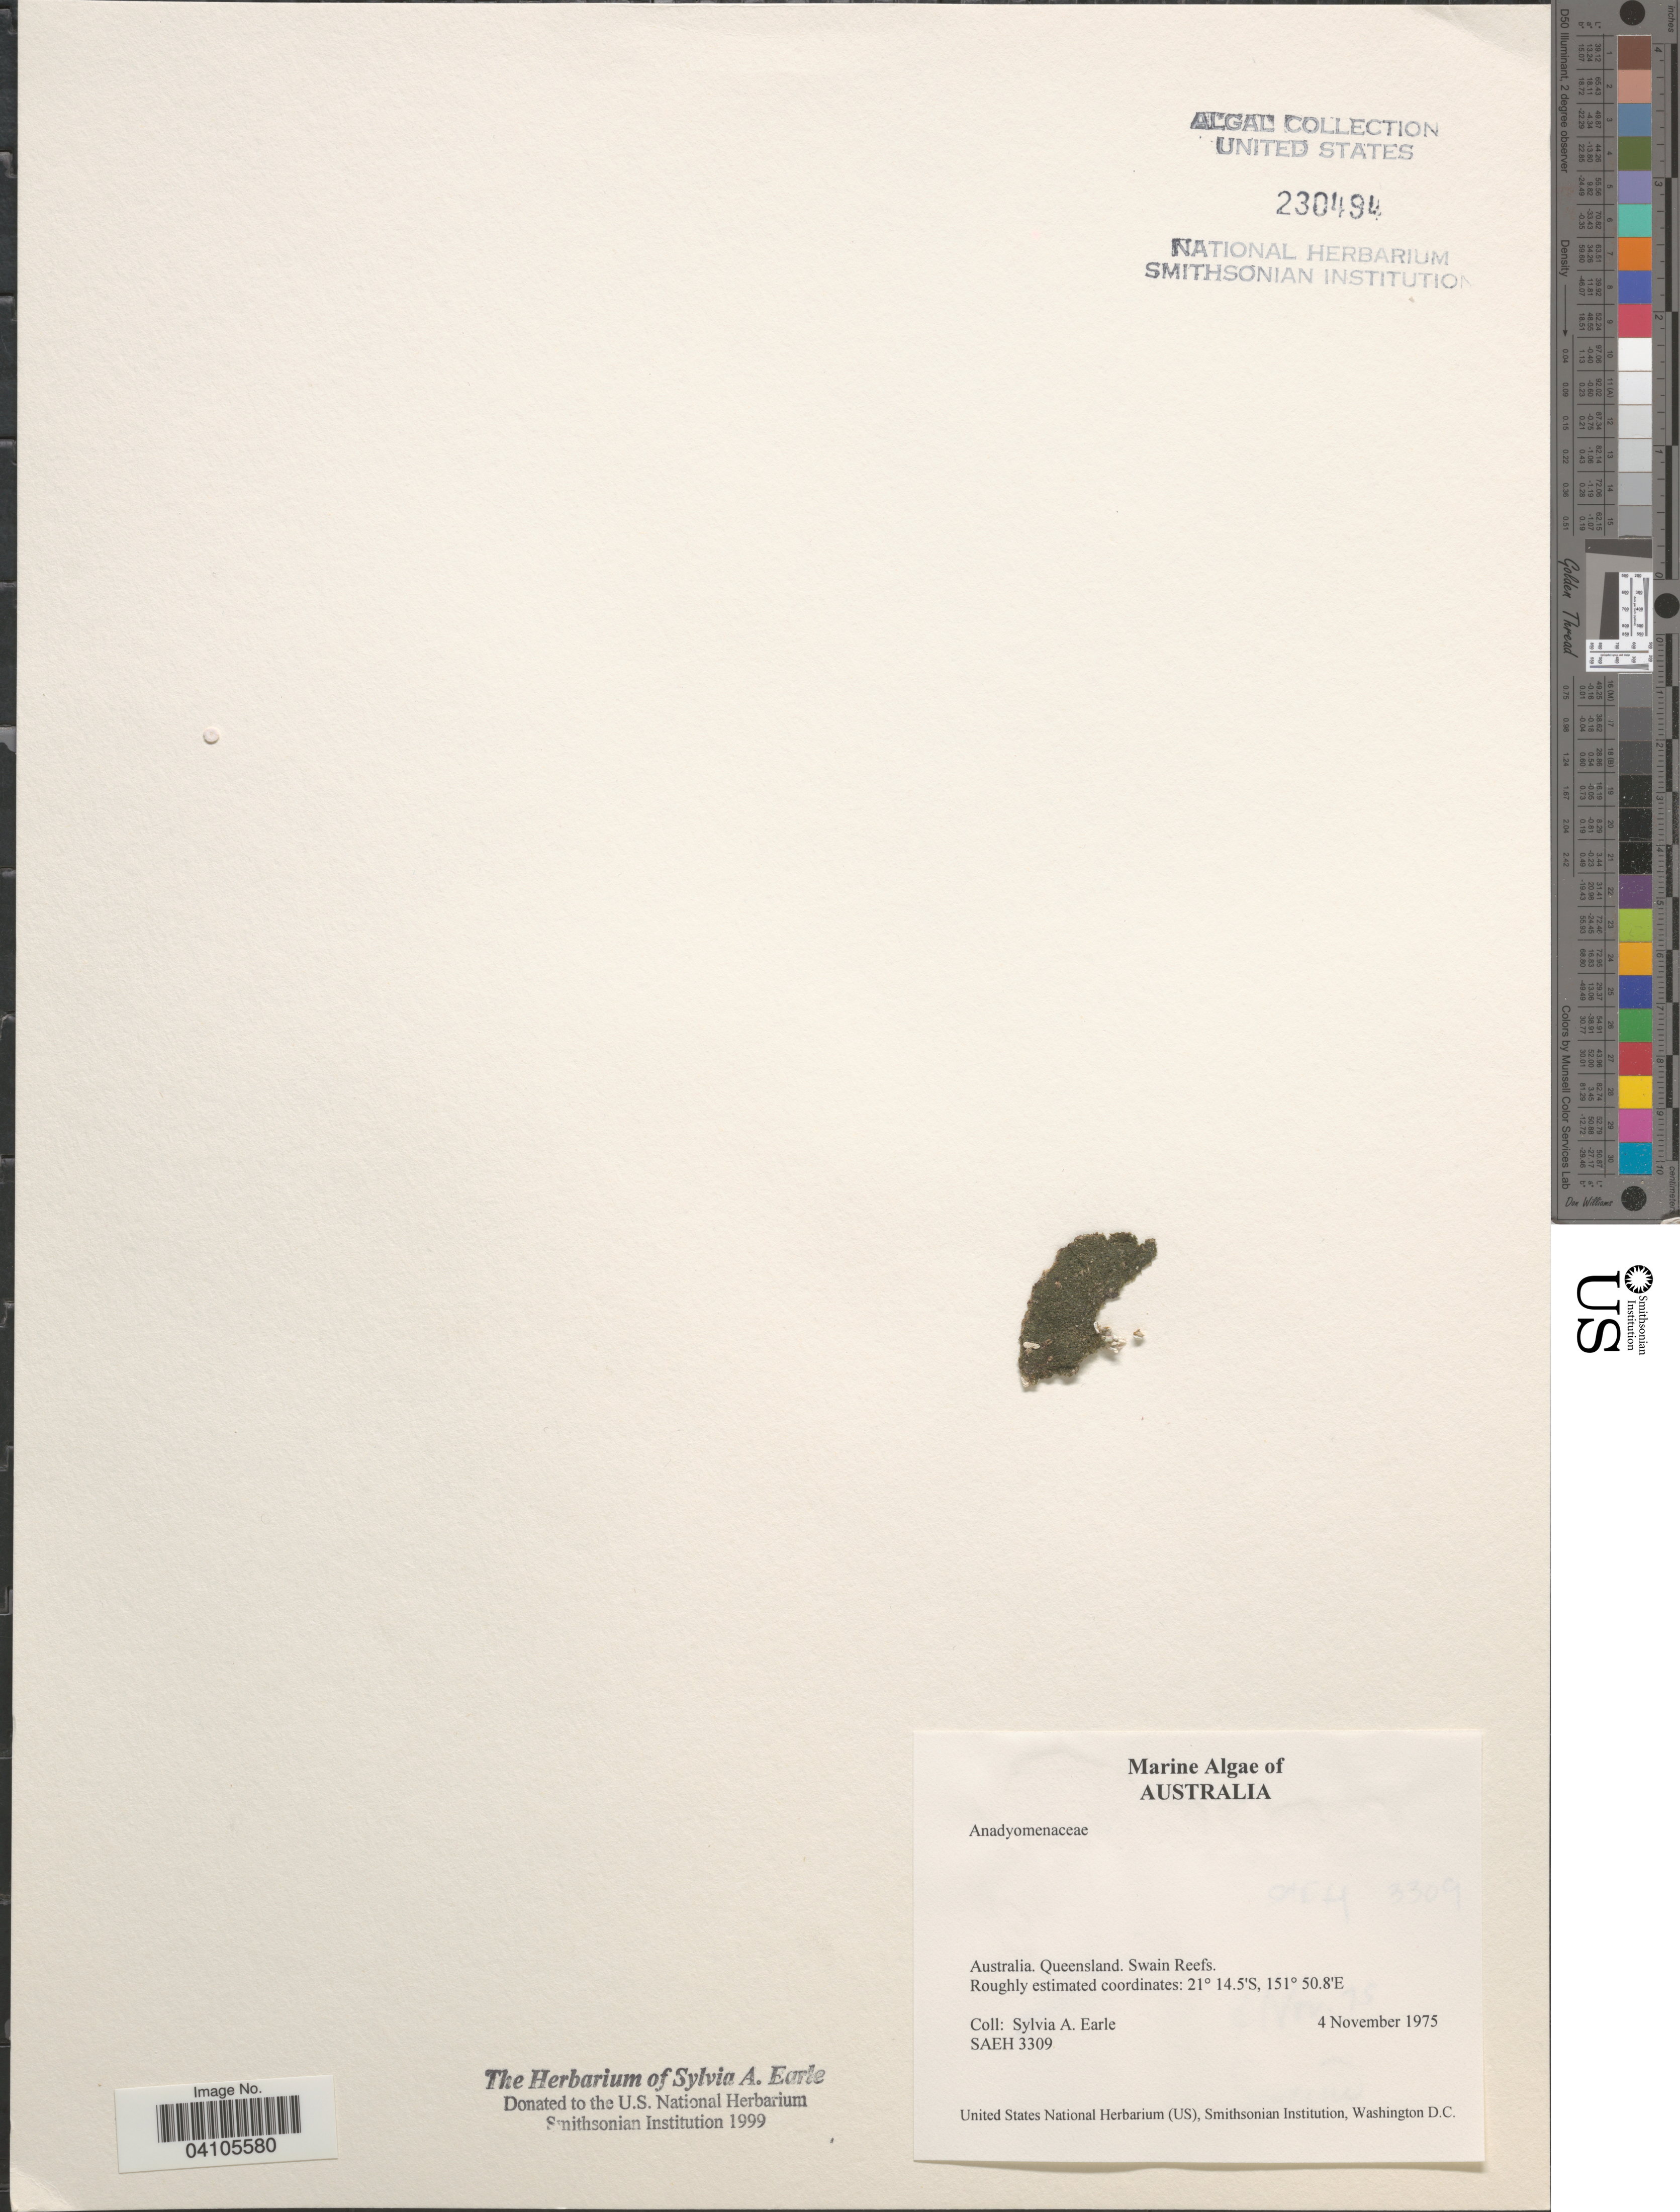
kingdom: Plantae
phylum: Chlorophyta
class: Ulvophyceae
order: Cladophorales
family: Anadyomenaceae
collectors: S. A. Earle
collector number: SAEH 3309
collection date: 1975-11-04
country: Australia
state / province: Queensland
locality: Swain Reefs.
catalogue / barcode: US 230492